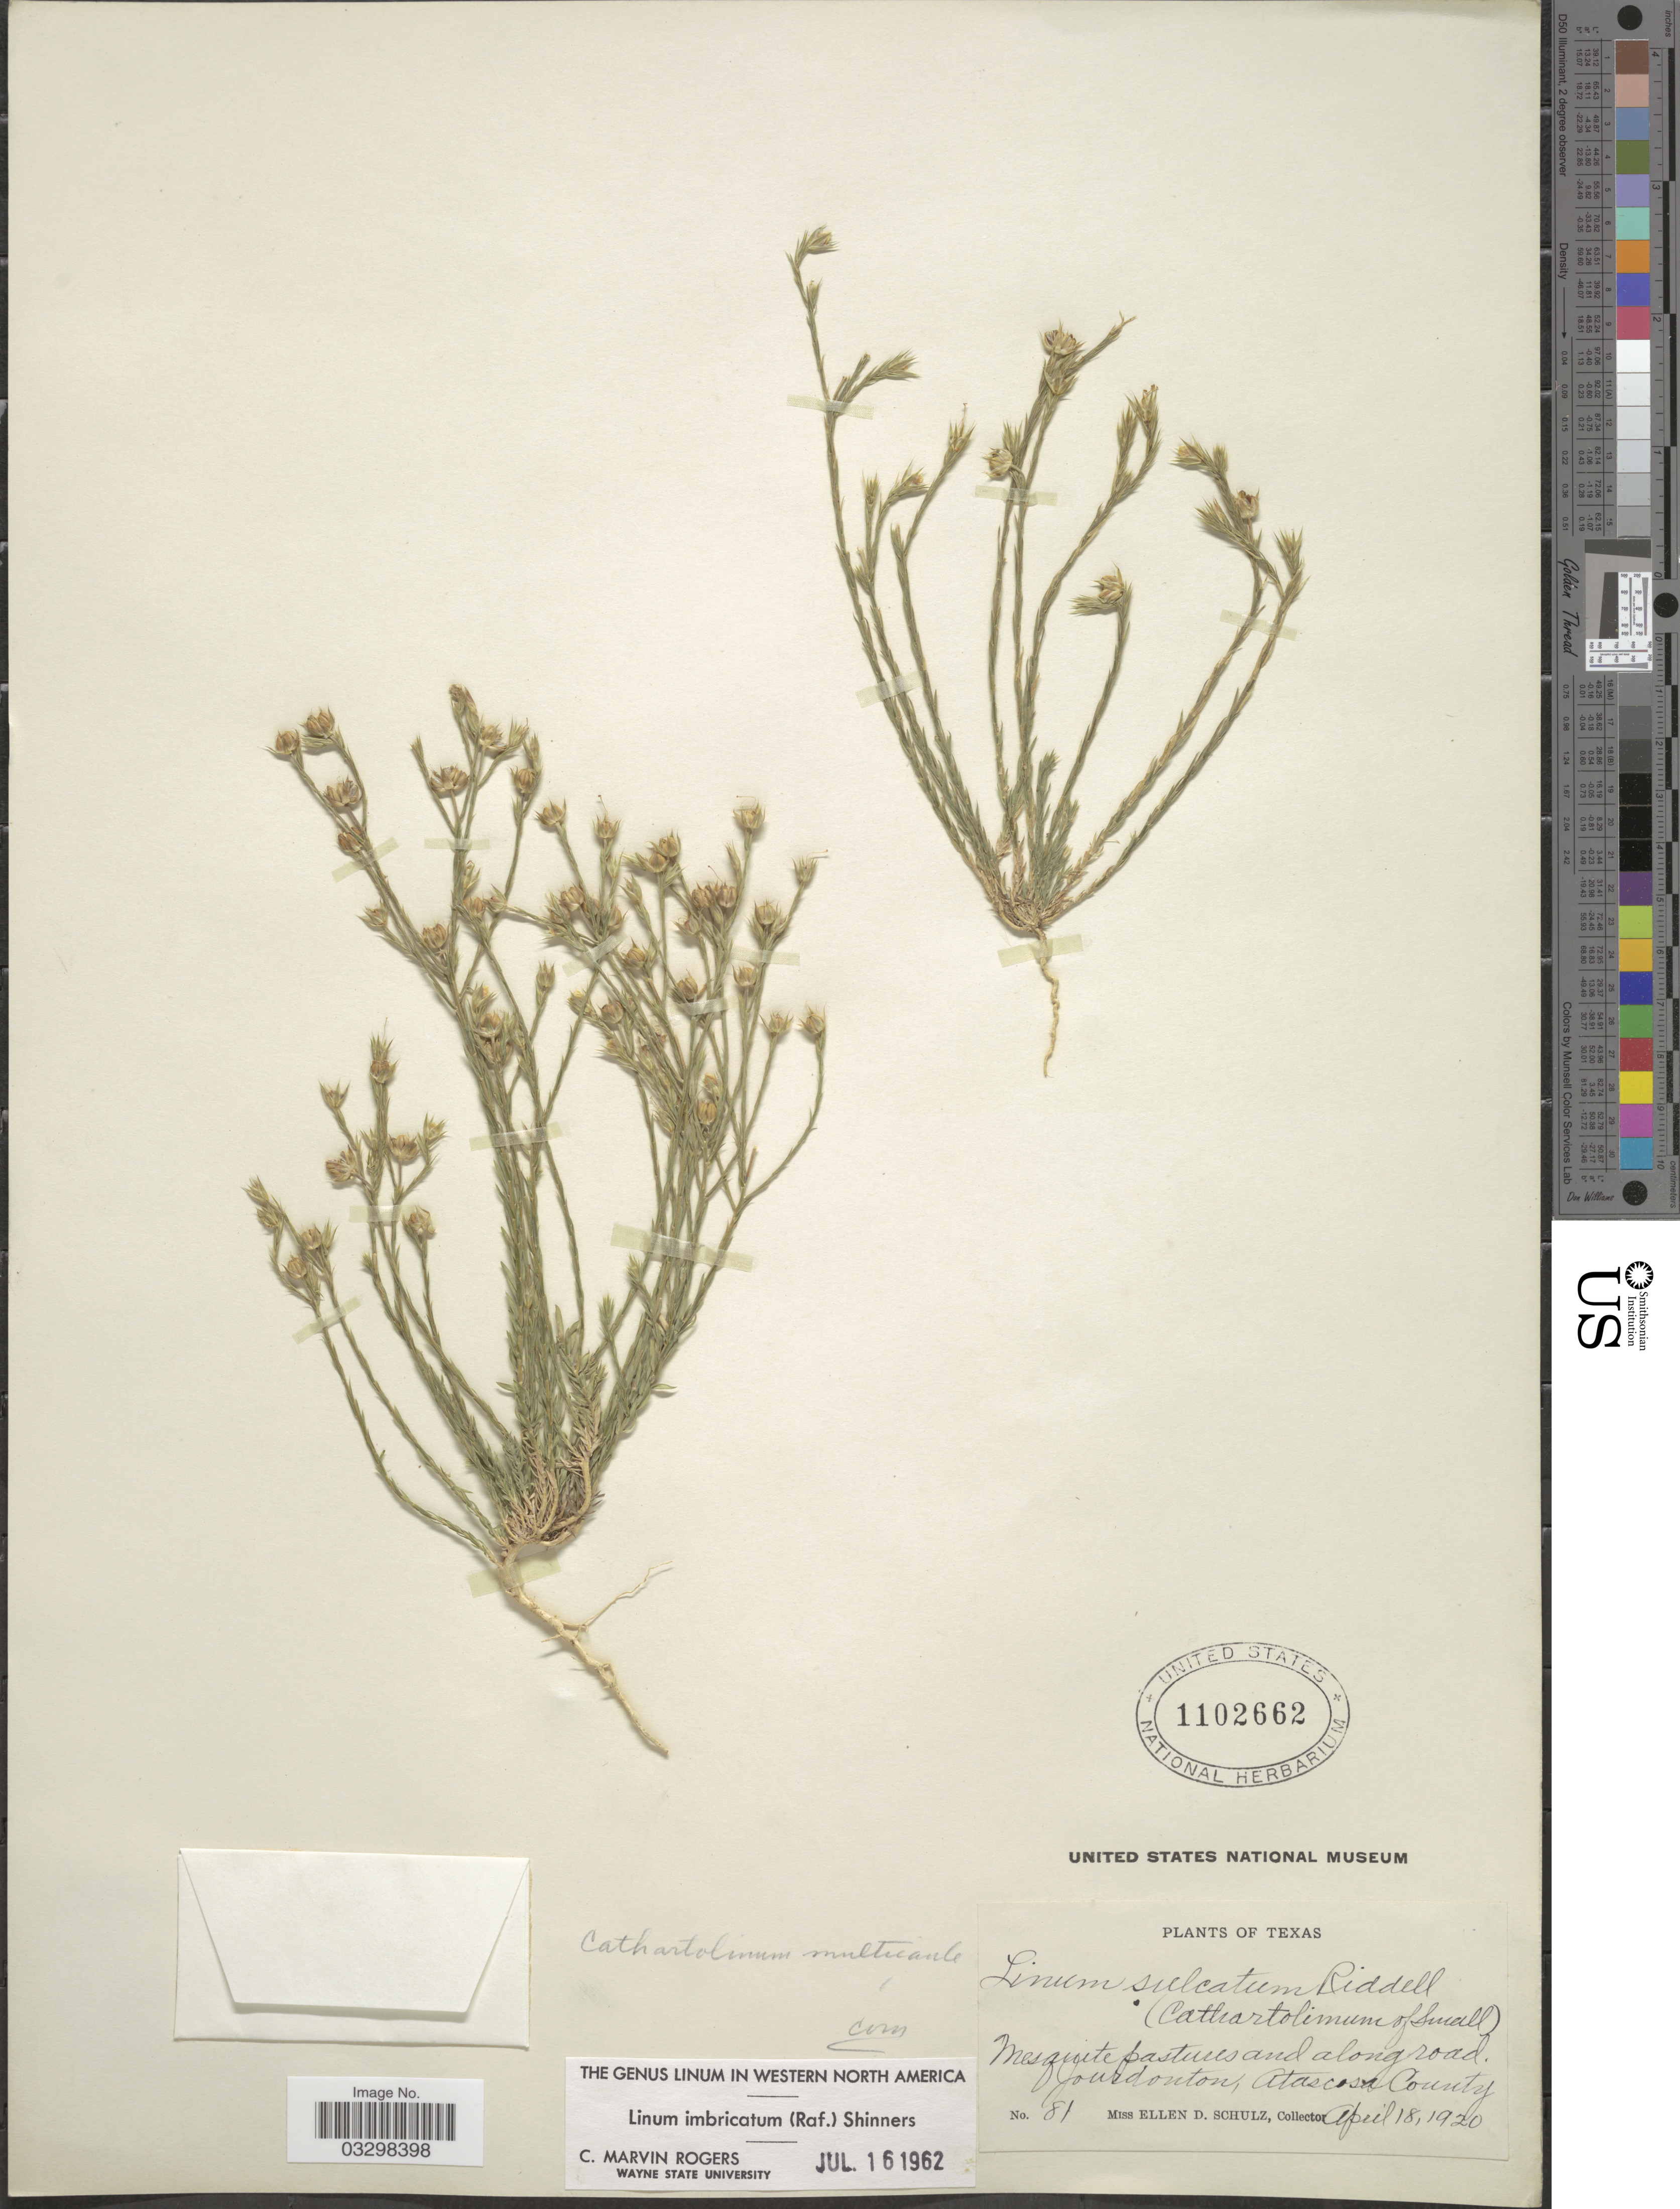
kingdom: Plantae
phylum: Tracheophyta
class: Magnoliopsida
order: Malpighiales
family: Linaceae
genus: Linum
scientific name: Linum imbricatum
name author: (Raf.) Shinners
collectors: E. D. Schulz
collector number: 81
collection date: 1920-04-18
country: United States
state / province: Texas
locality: Mesquite pastures and along road. Jourdonton, Atascosa County.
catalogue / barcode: US 1102662